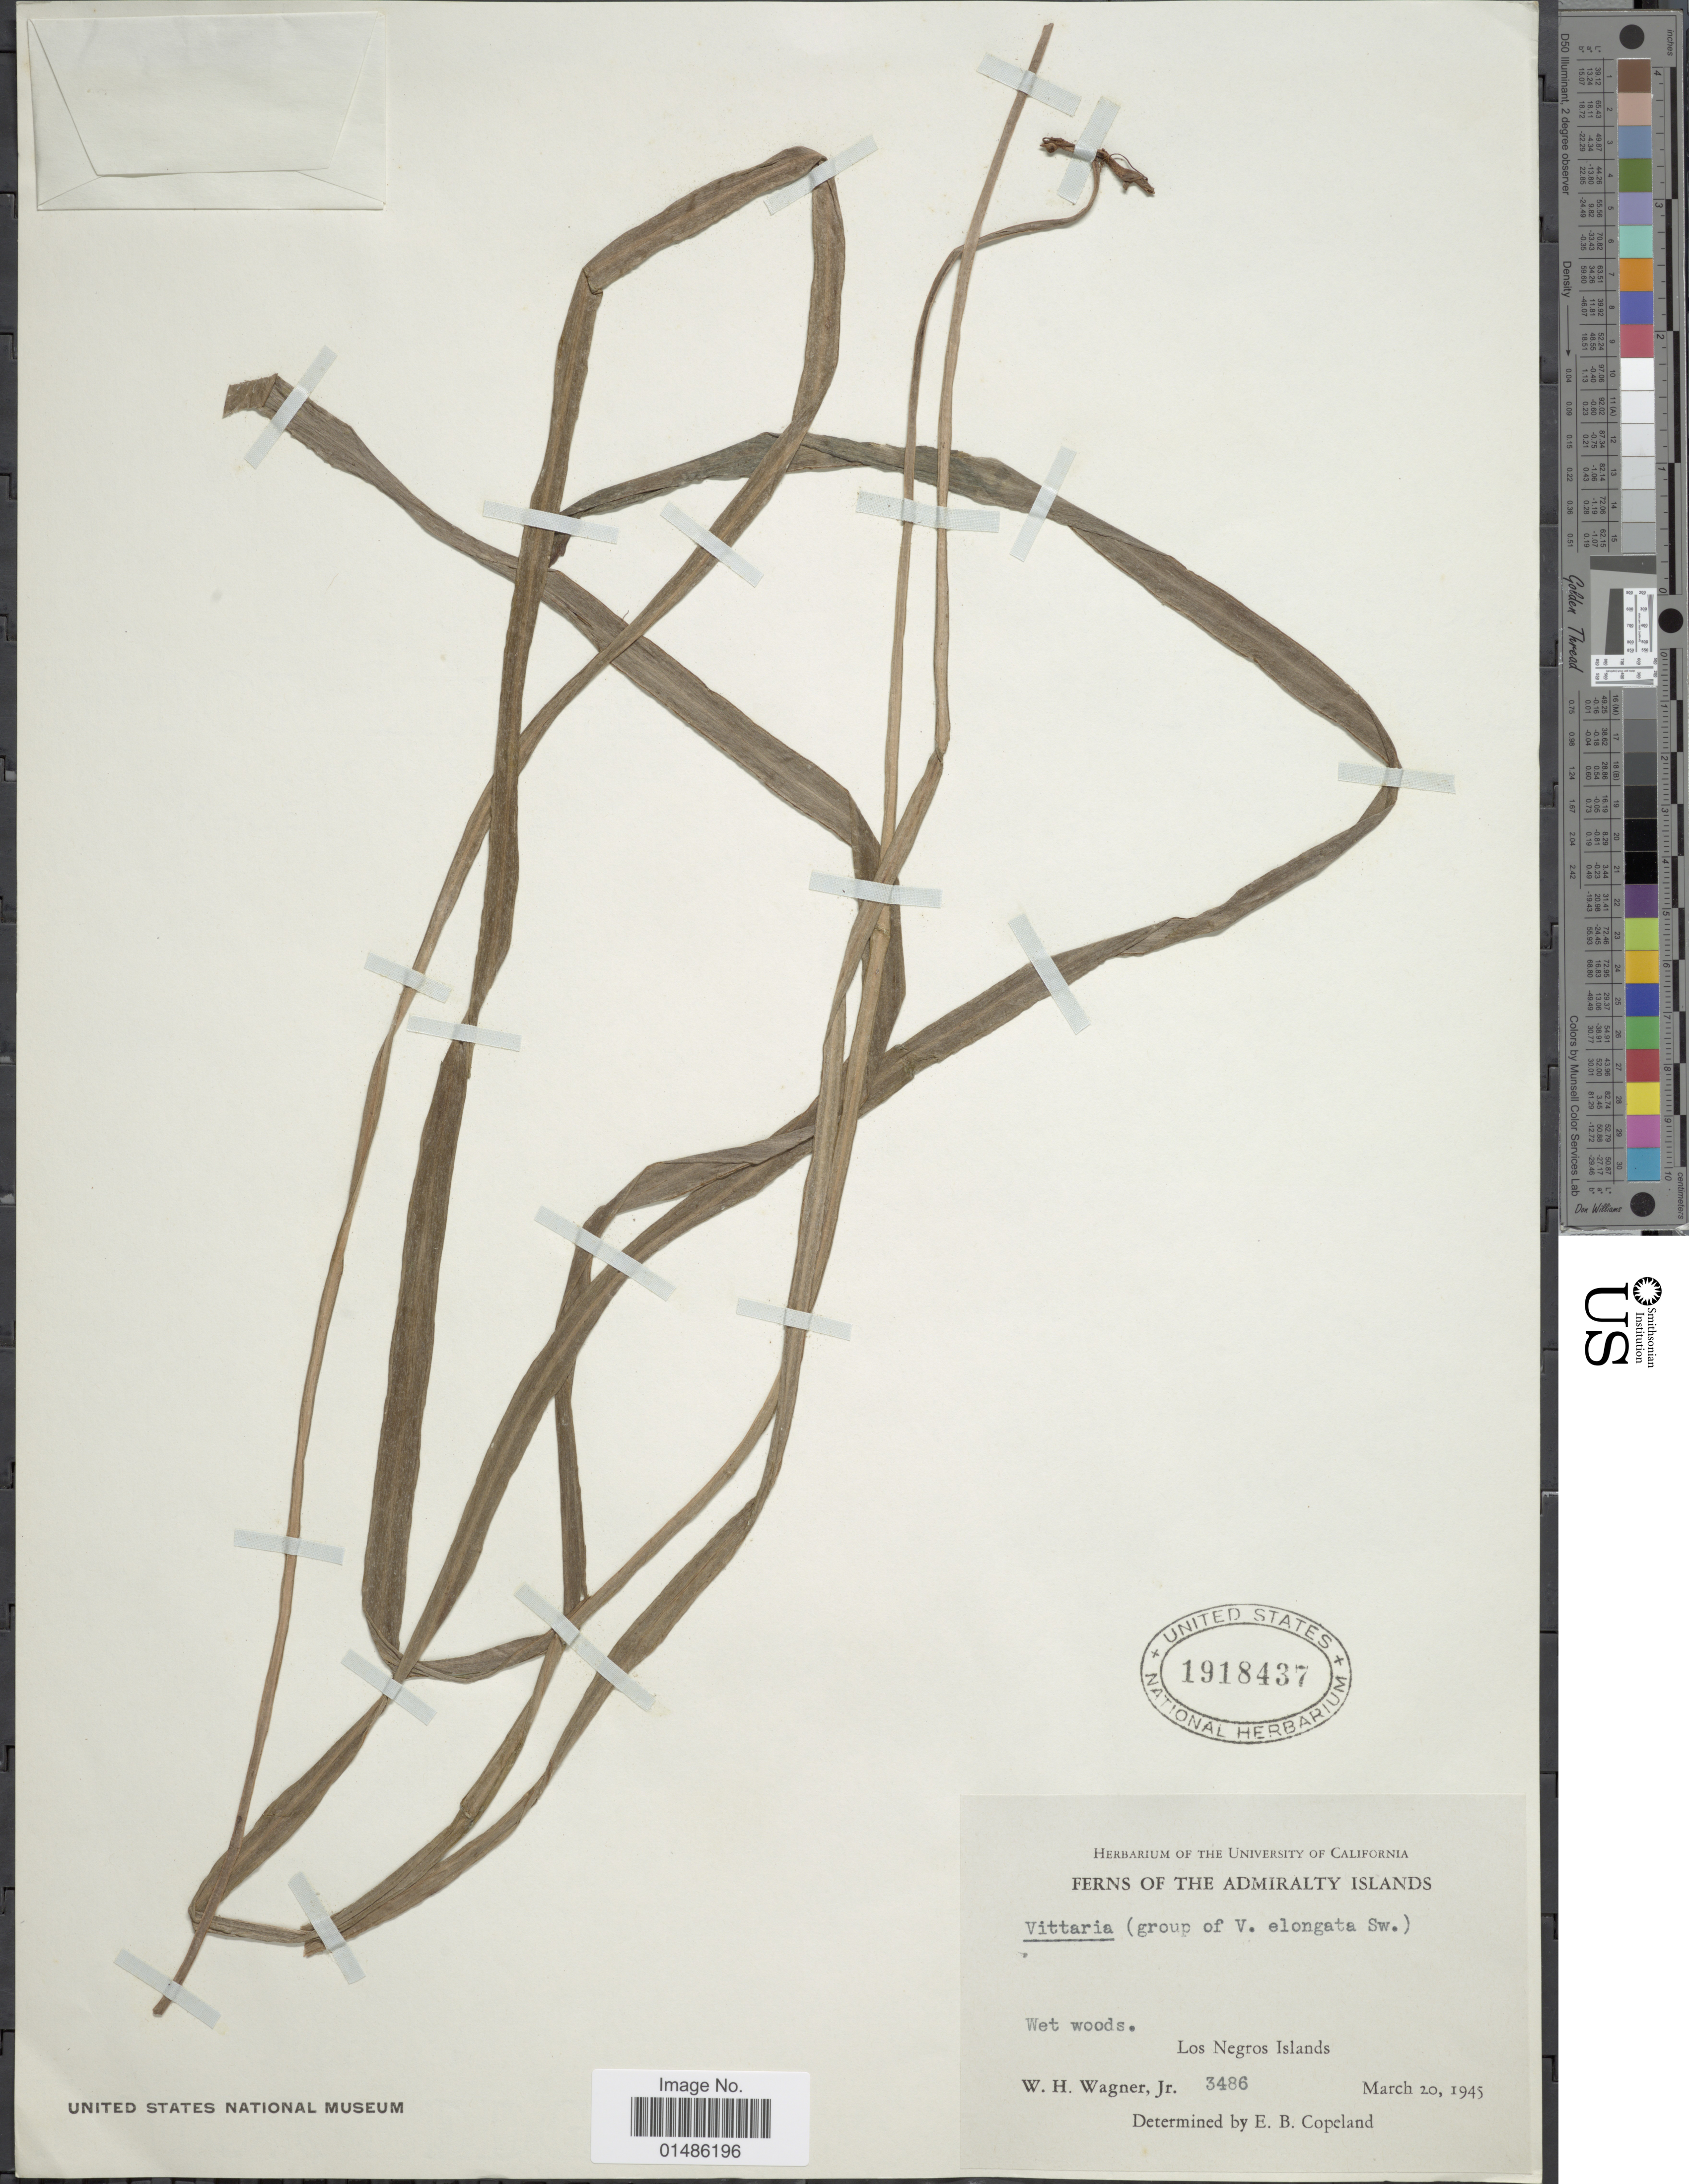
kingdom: Plantae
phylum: Tracheophyta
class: Polypodiopsida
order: Polypodiales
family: Pteridaceae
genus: Haplopteris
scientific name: Haplopteris elongata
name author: (Sw.) Crane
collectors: W. H. Wagner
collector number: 3486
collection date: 1945-03-20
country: Papua New Guinea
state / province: Manus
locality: Ferns of the Admiralty Islands. Los Negros Islands.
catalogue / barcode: US 1918437